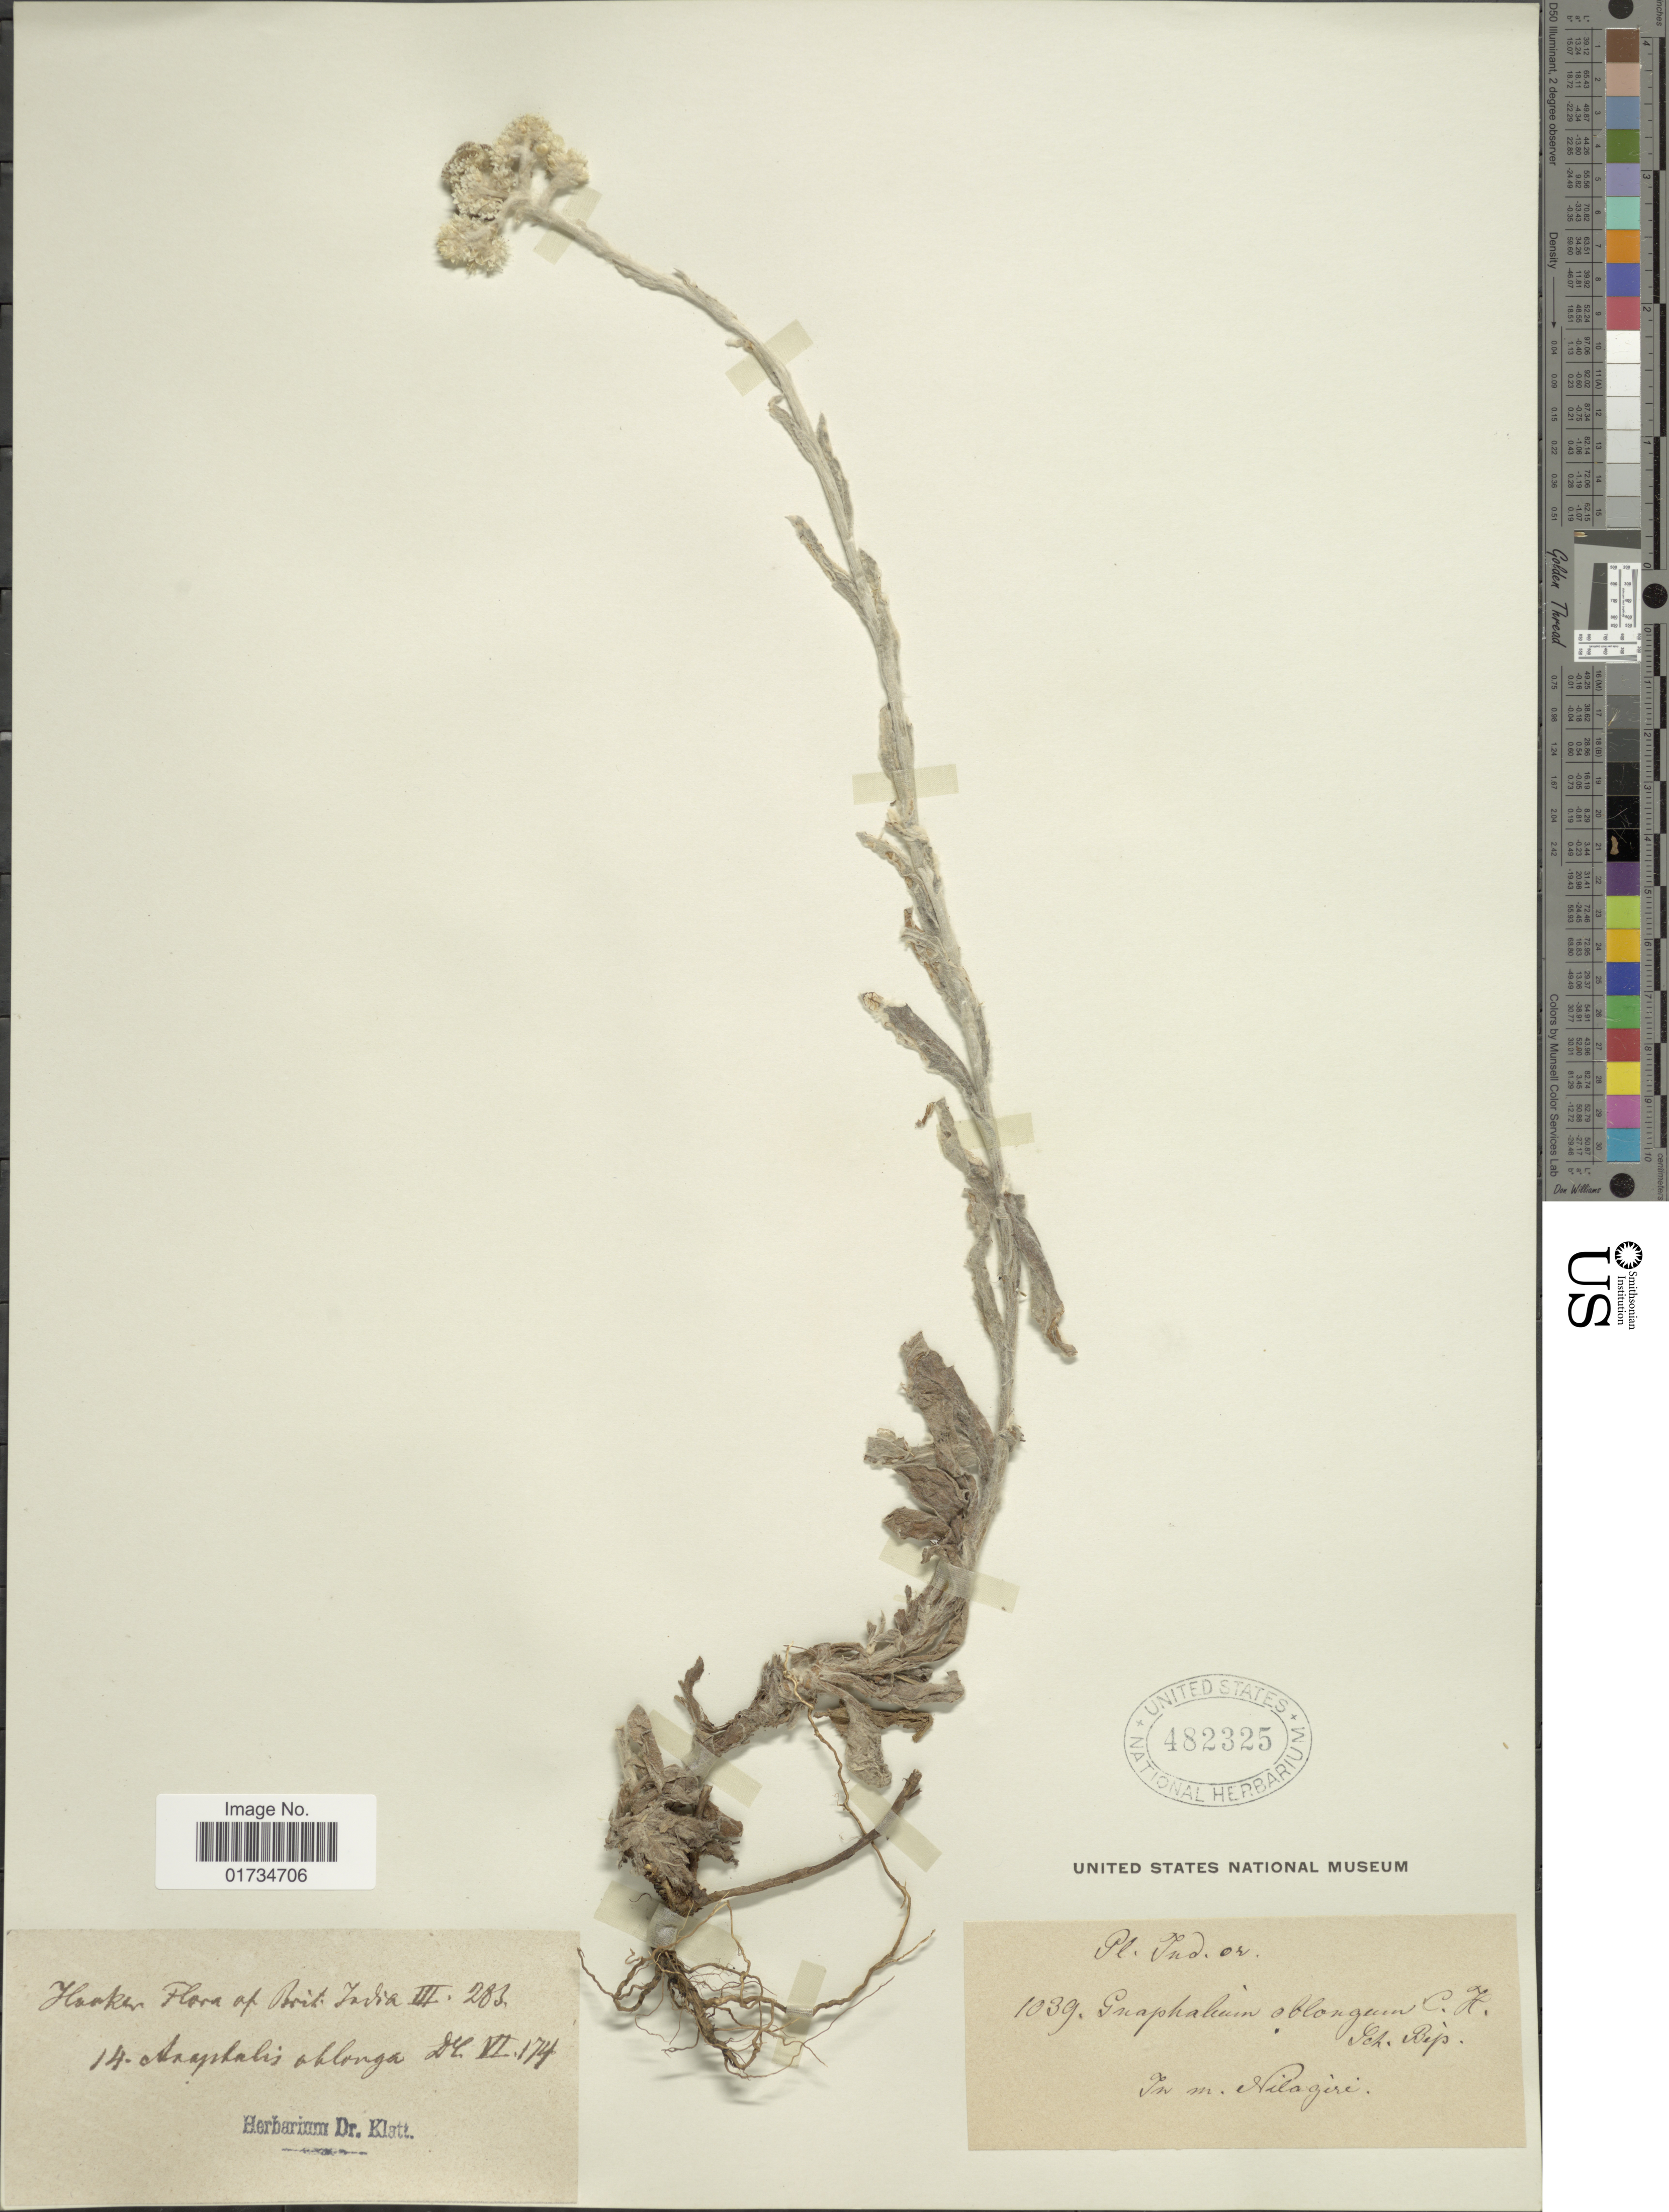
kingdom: Plantae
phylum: Tracheophyta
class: Magnoliopsida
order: Asterales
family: Asteraceae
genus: Anaphalis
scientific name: Anaphalis oblonga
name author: DC.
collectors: ex herb. Dr. Klatt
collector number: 14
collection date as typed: Transcribed d/m/y: /7/174; 174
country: India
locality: Ind. In m. Nilagiri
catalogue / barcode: US 482325